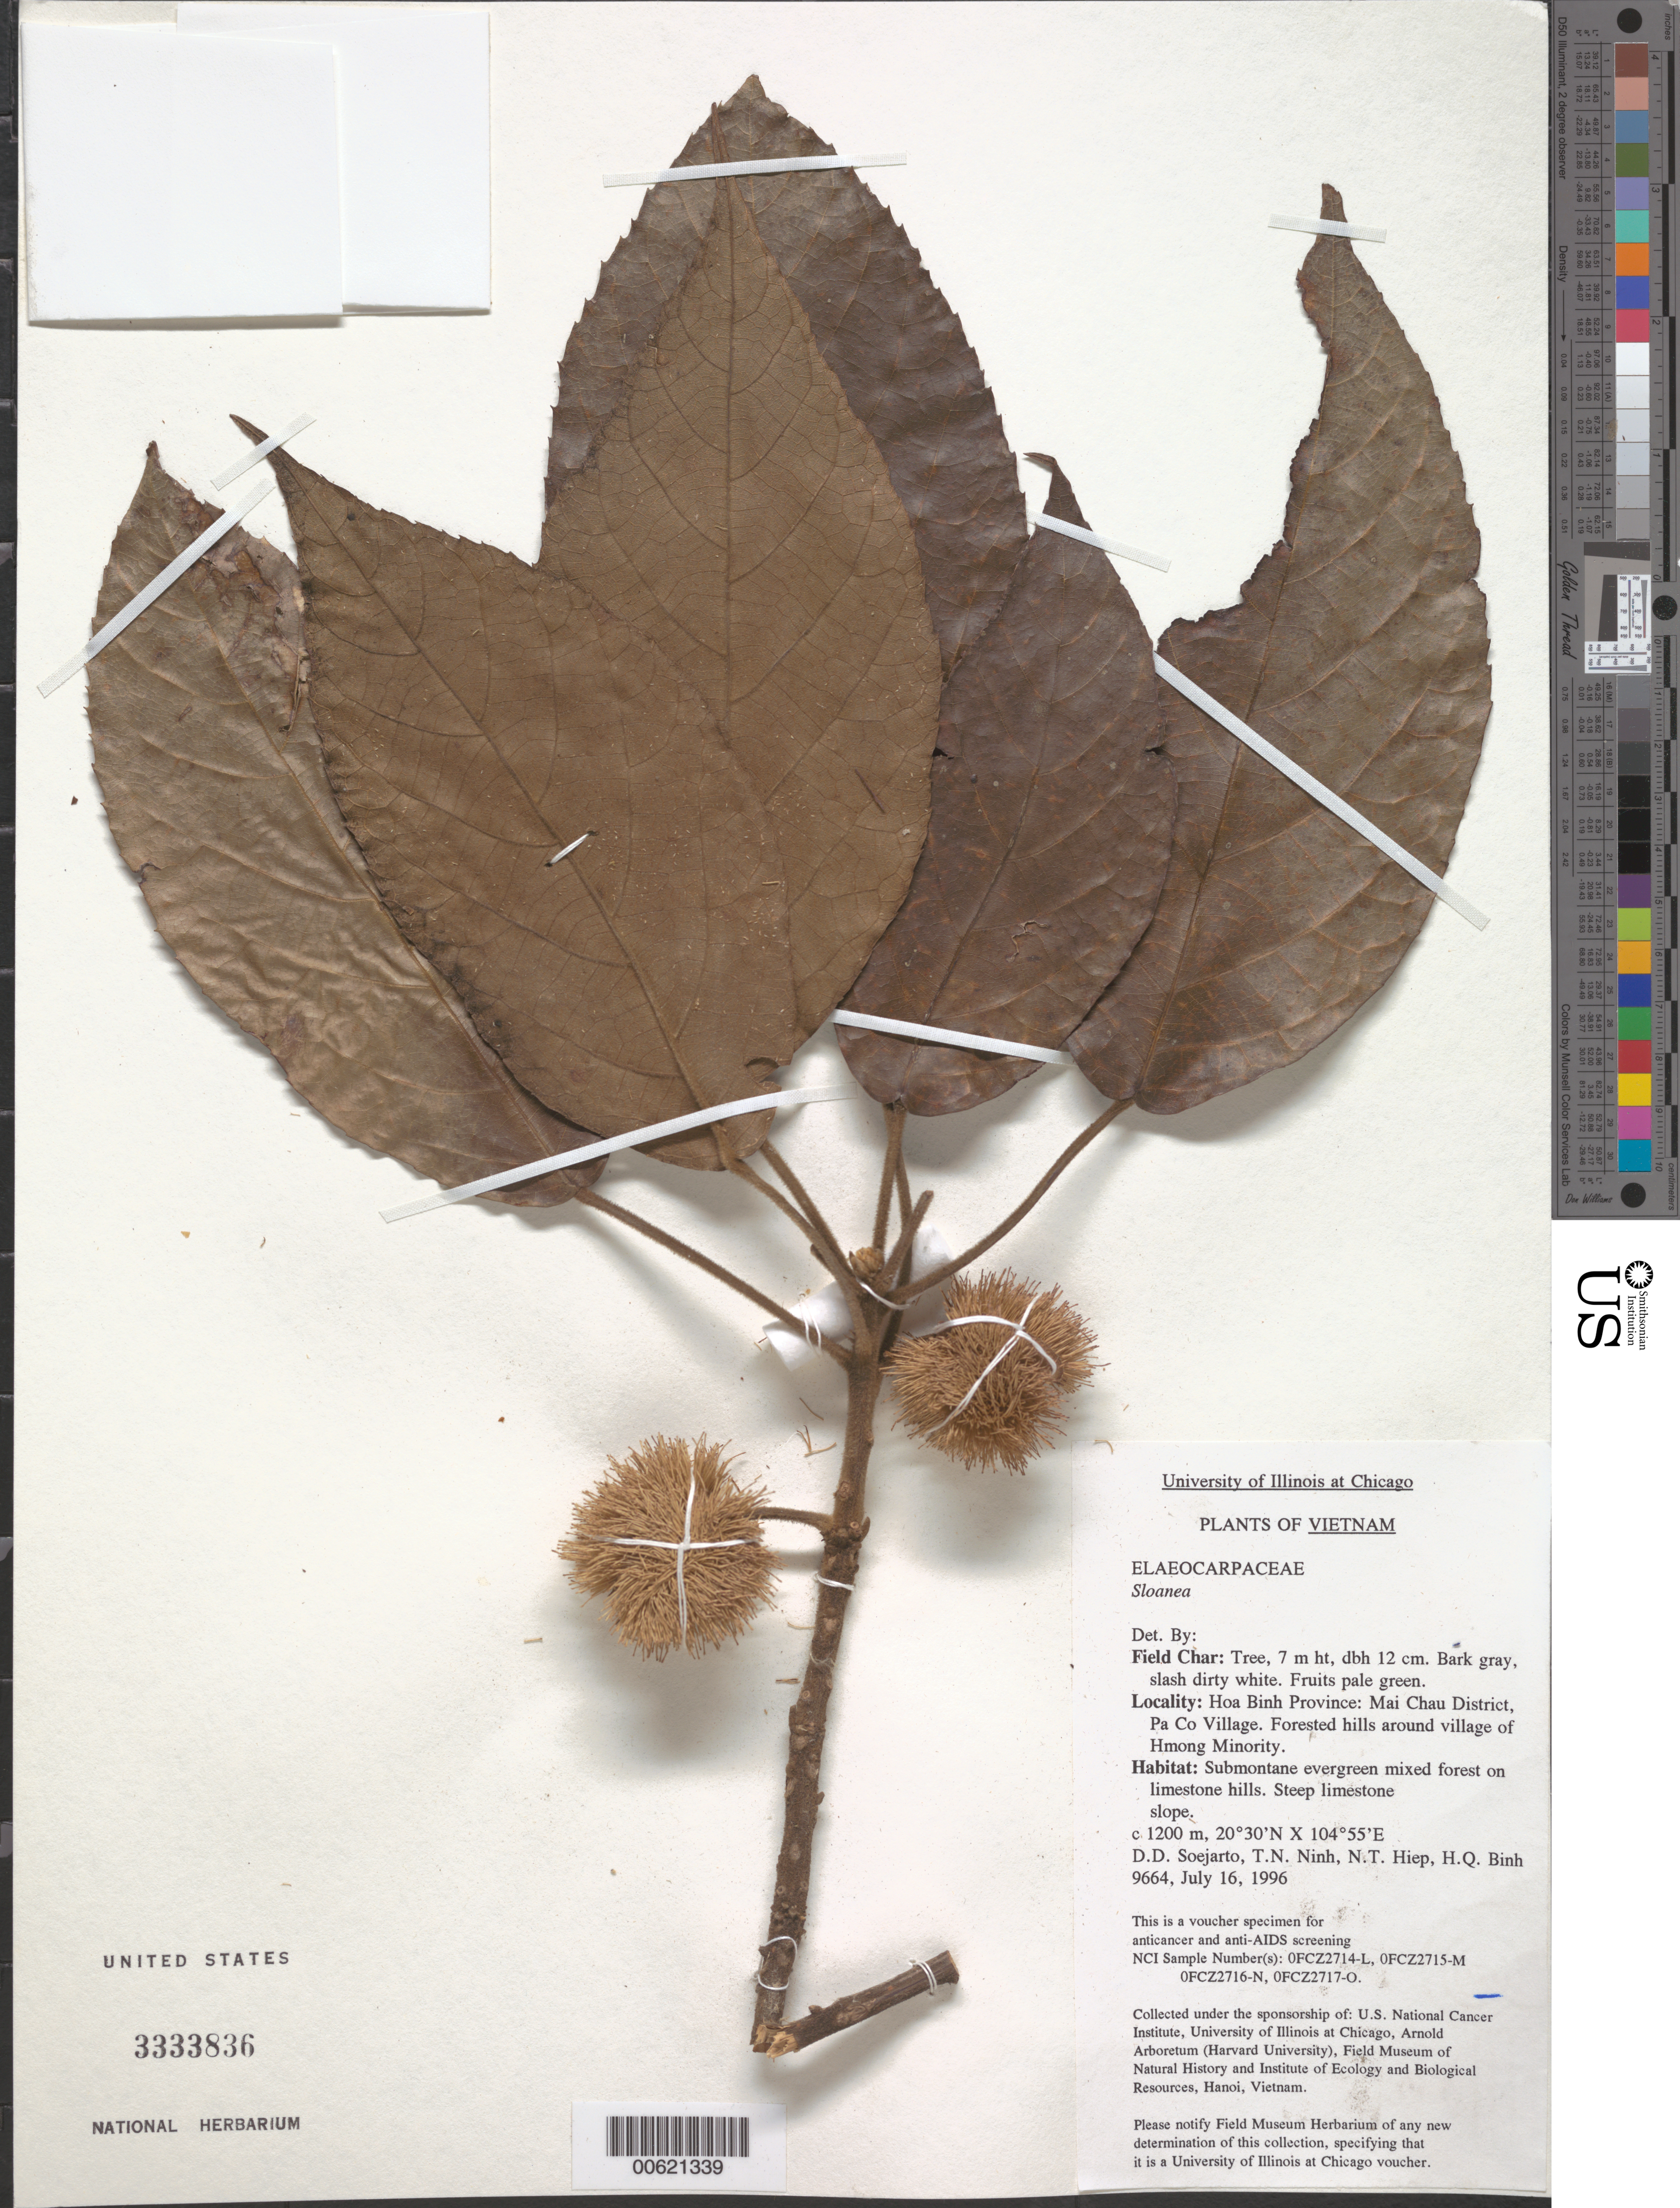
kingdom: Plantae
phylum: Tracheophyta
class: Magnoliopsida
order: Oxalidales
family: Elaeocarpaceae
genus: Sloanea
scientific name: Sloanea sp.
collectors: T. N. Ninh, N. T. Hiep & H. Q. Binh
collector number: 9664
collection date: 1996-07-16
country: Vietnam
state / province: Hoa Binh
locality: Mai Chau District, Pa Co Village. Forested hills around village of Hmong Minority.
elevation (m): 1200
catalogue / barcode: US 3333836